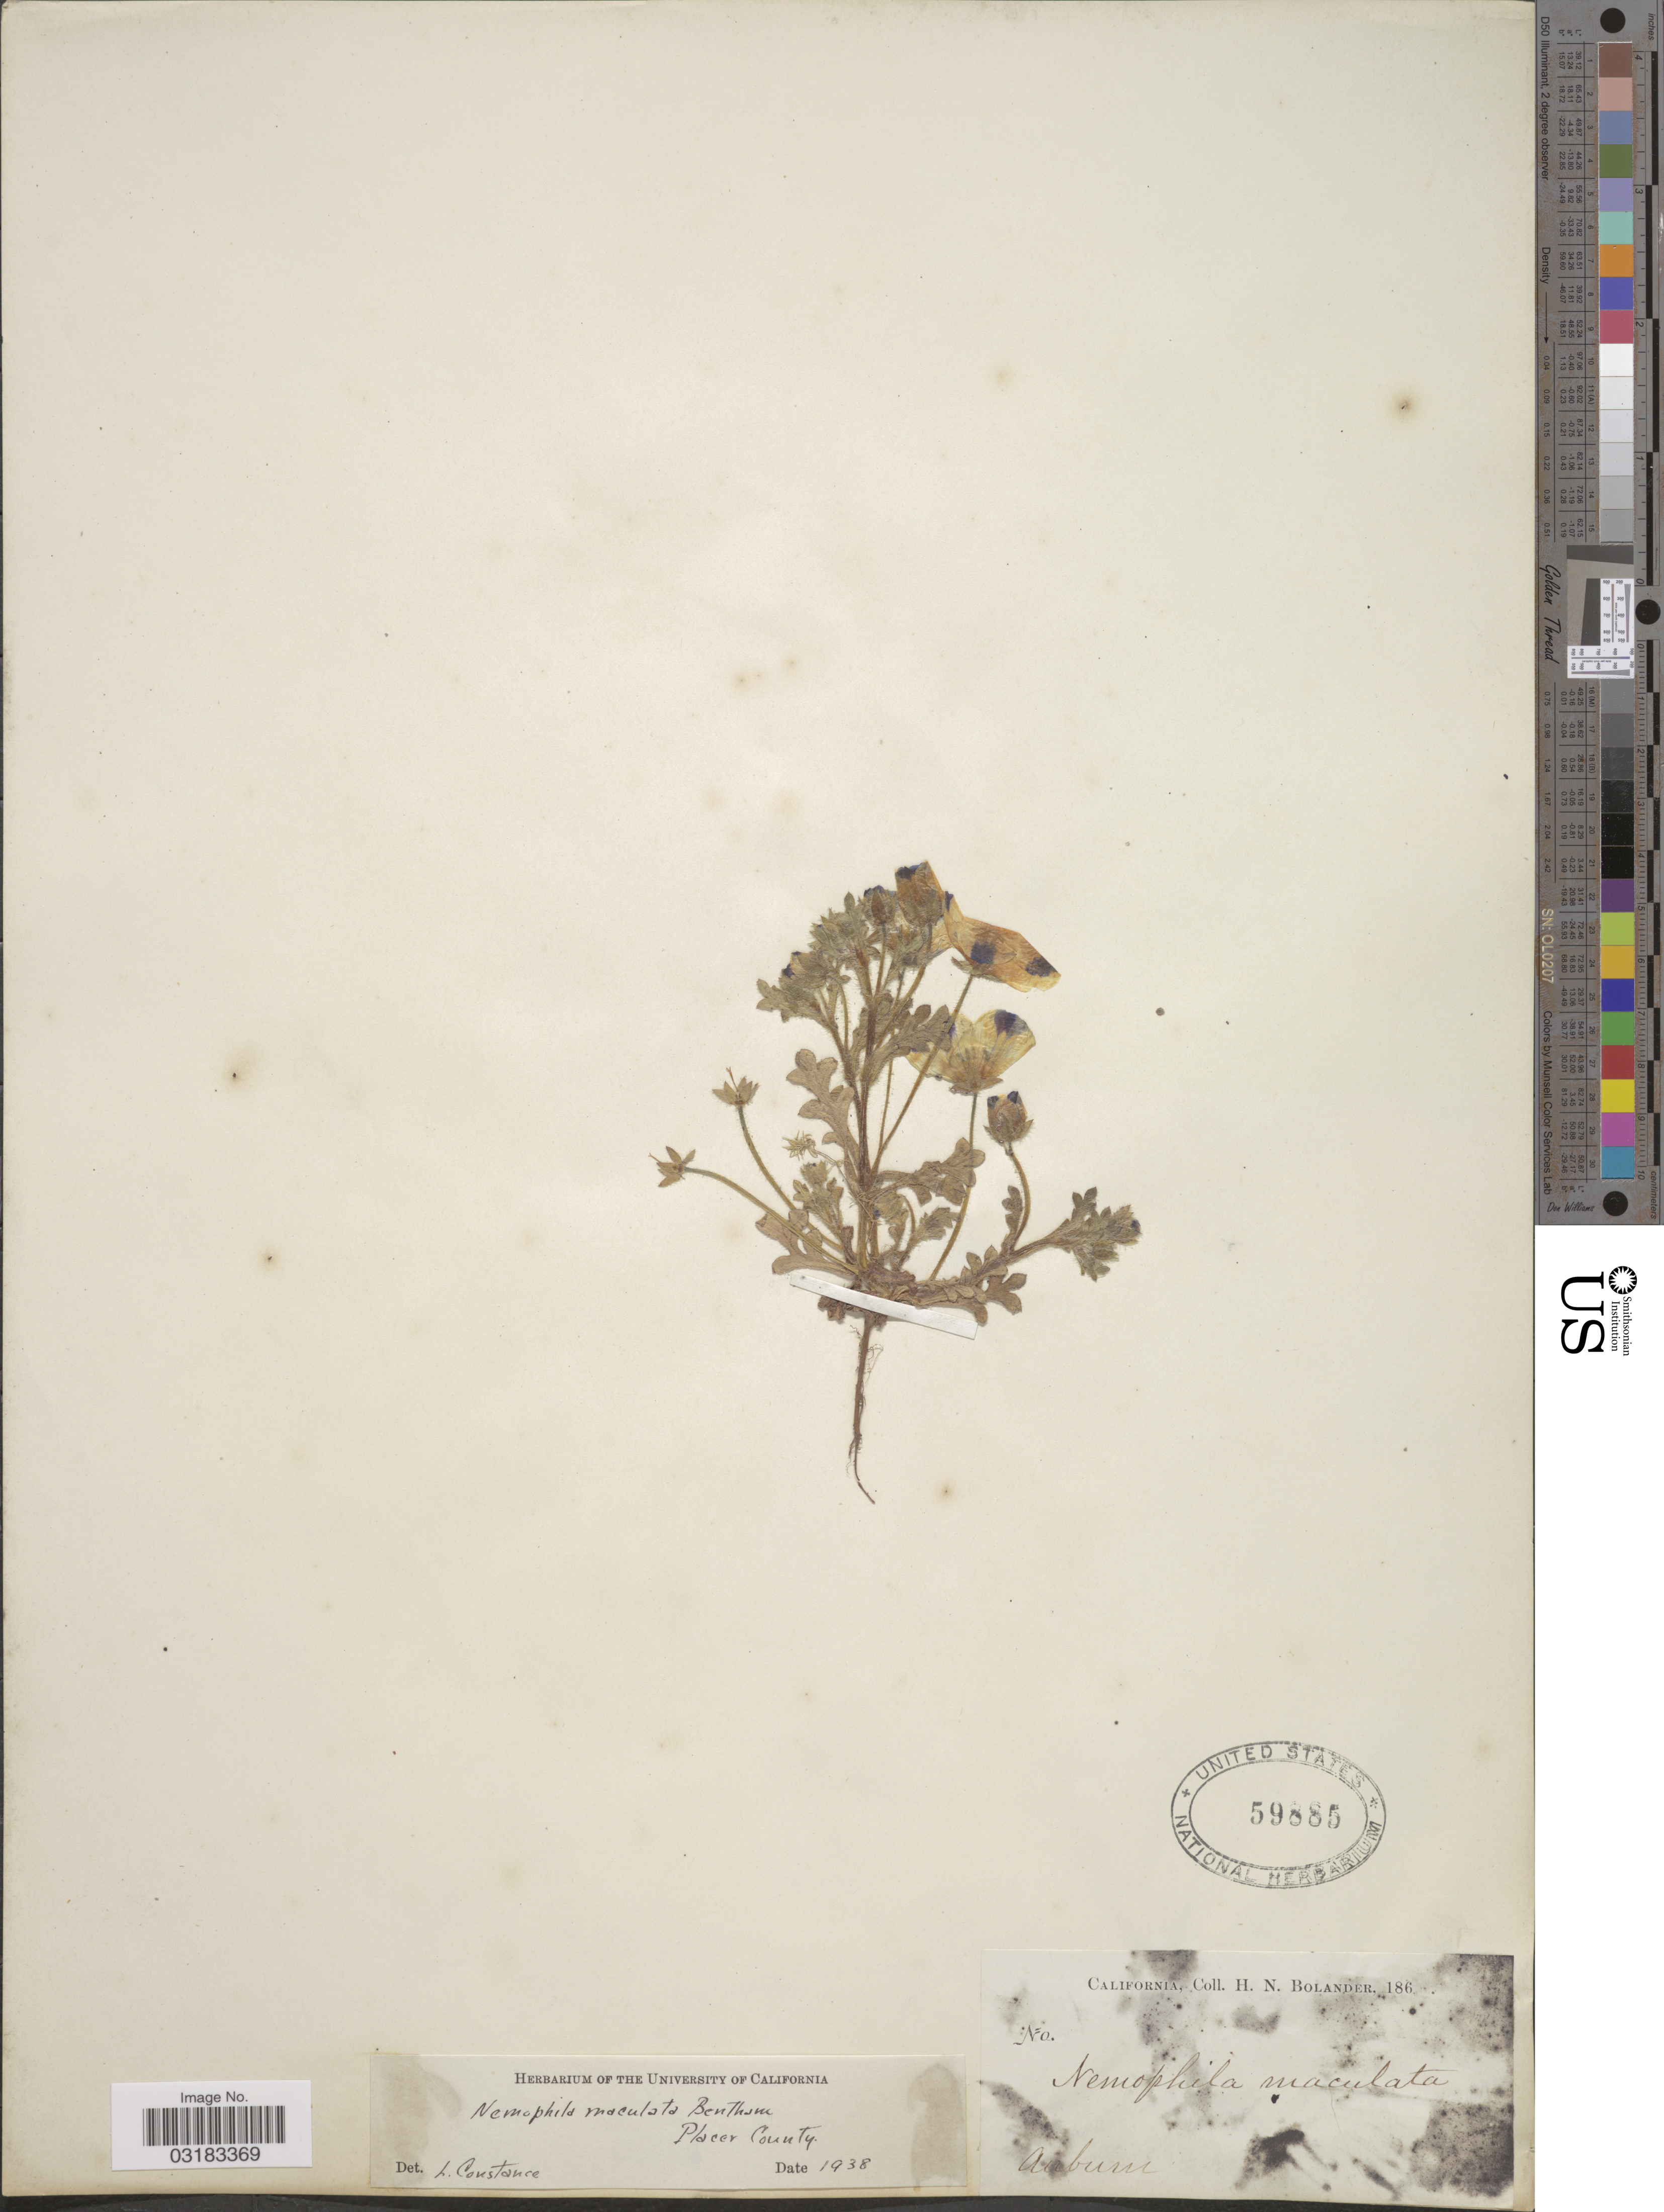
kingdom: Plantae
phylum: Tracheophyta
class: Magnoliopsida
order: Boraginales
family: Hydrophyllaceae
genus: Nemophila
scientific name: Nemophila maculata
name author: Benth. ex Lindl.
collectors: H. Bolander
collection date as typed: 186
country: United States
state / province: California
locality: Auburn.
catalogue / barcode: US 59885